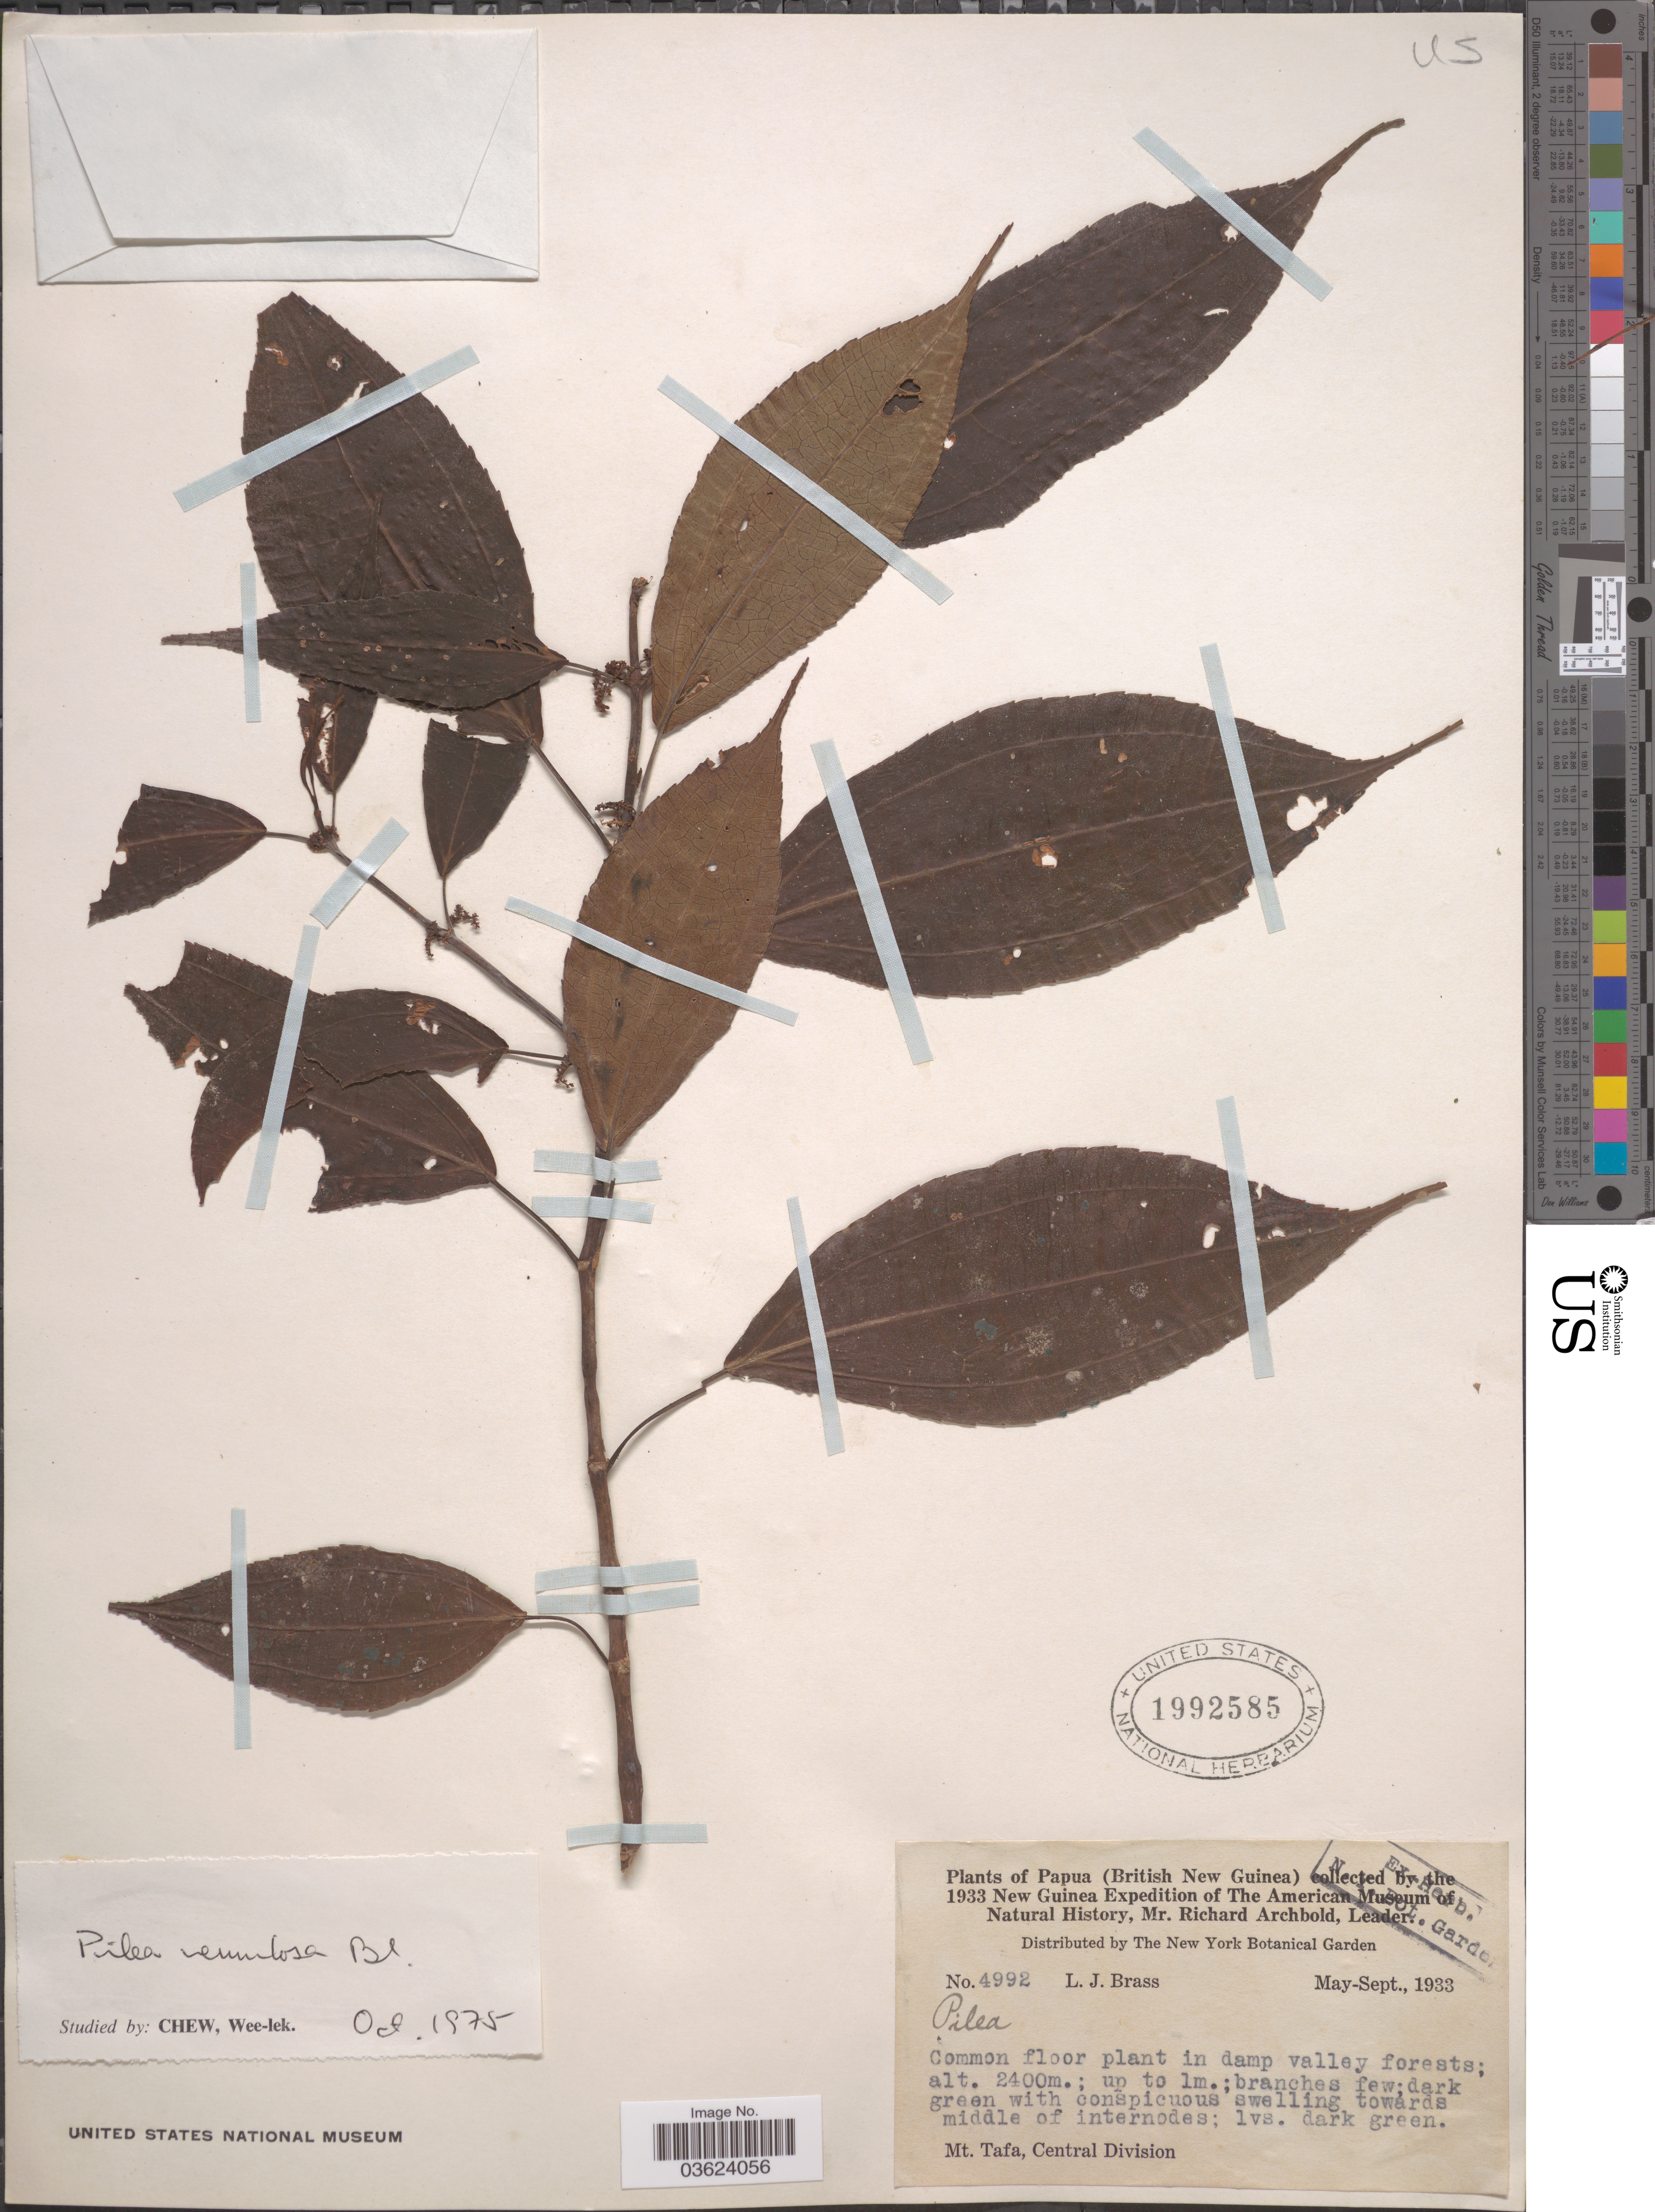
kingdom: Plantae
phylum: Tracheophyta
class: Magnoliopsida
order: Rosales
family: Urticaceae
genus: Pilea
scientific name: Pilea venulosa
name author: Blume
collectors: L. J. Brass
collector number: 4992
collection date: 1933-05/1933-09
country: Papua New Guinea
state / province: Central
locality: (British New Guinea). Mt. Tafa, Central Division.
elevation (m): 2400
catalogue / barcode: US 1992585